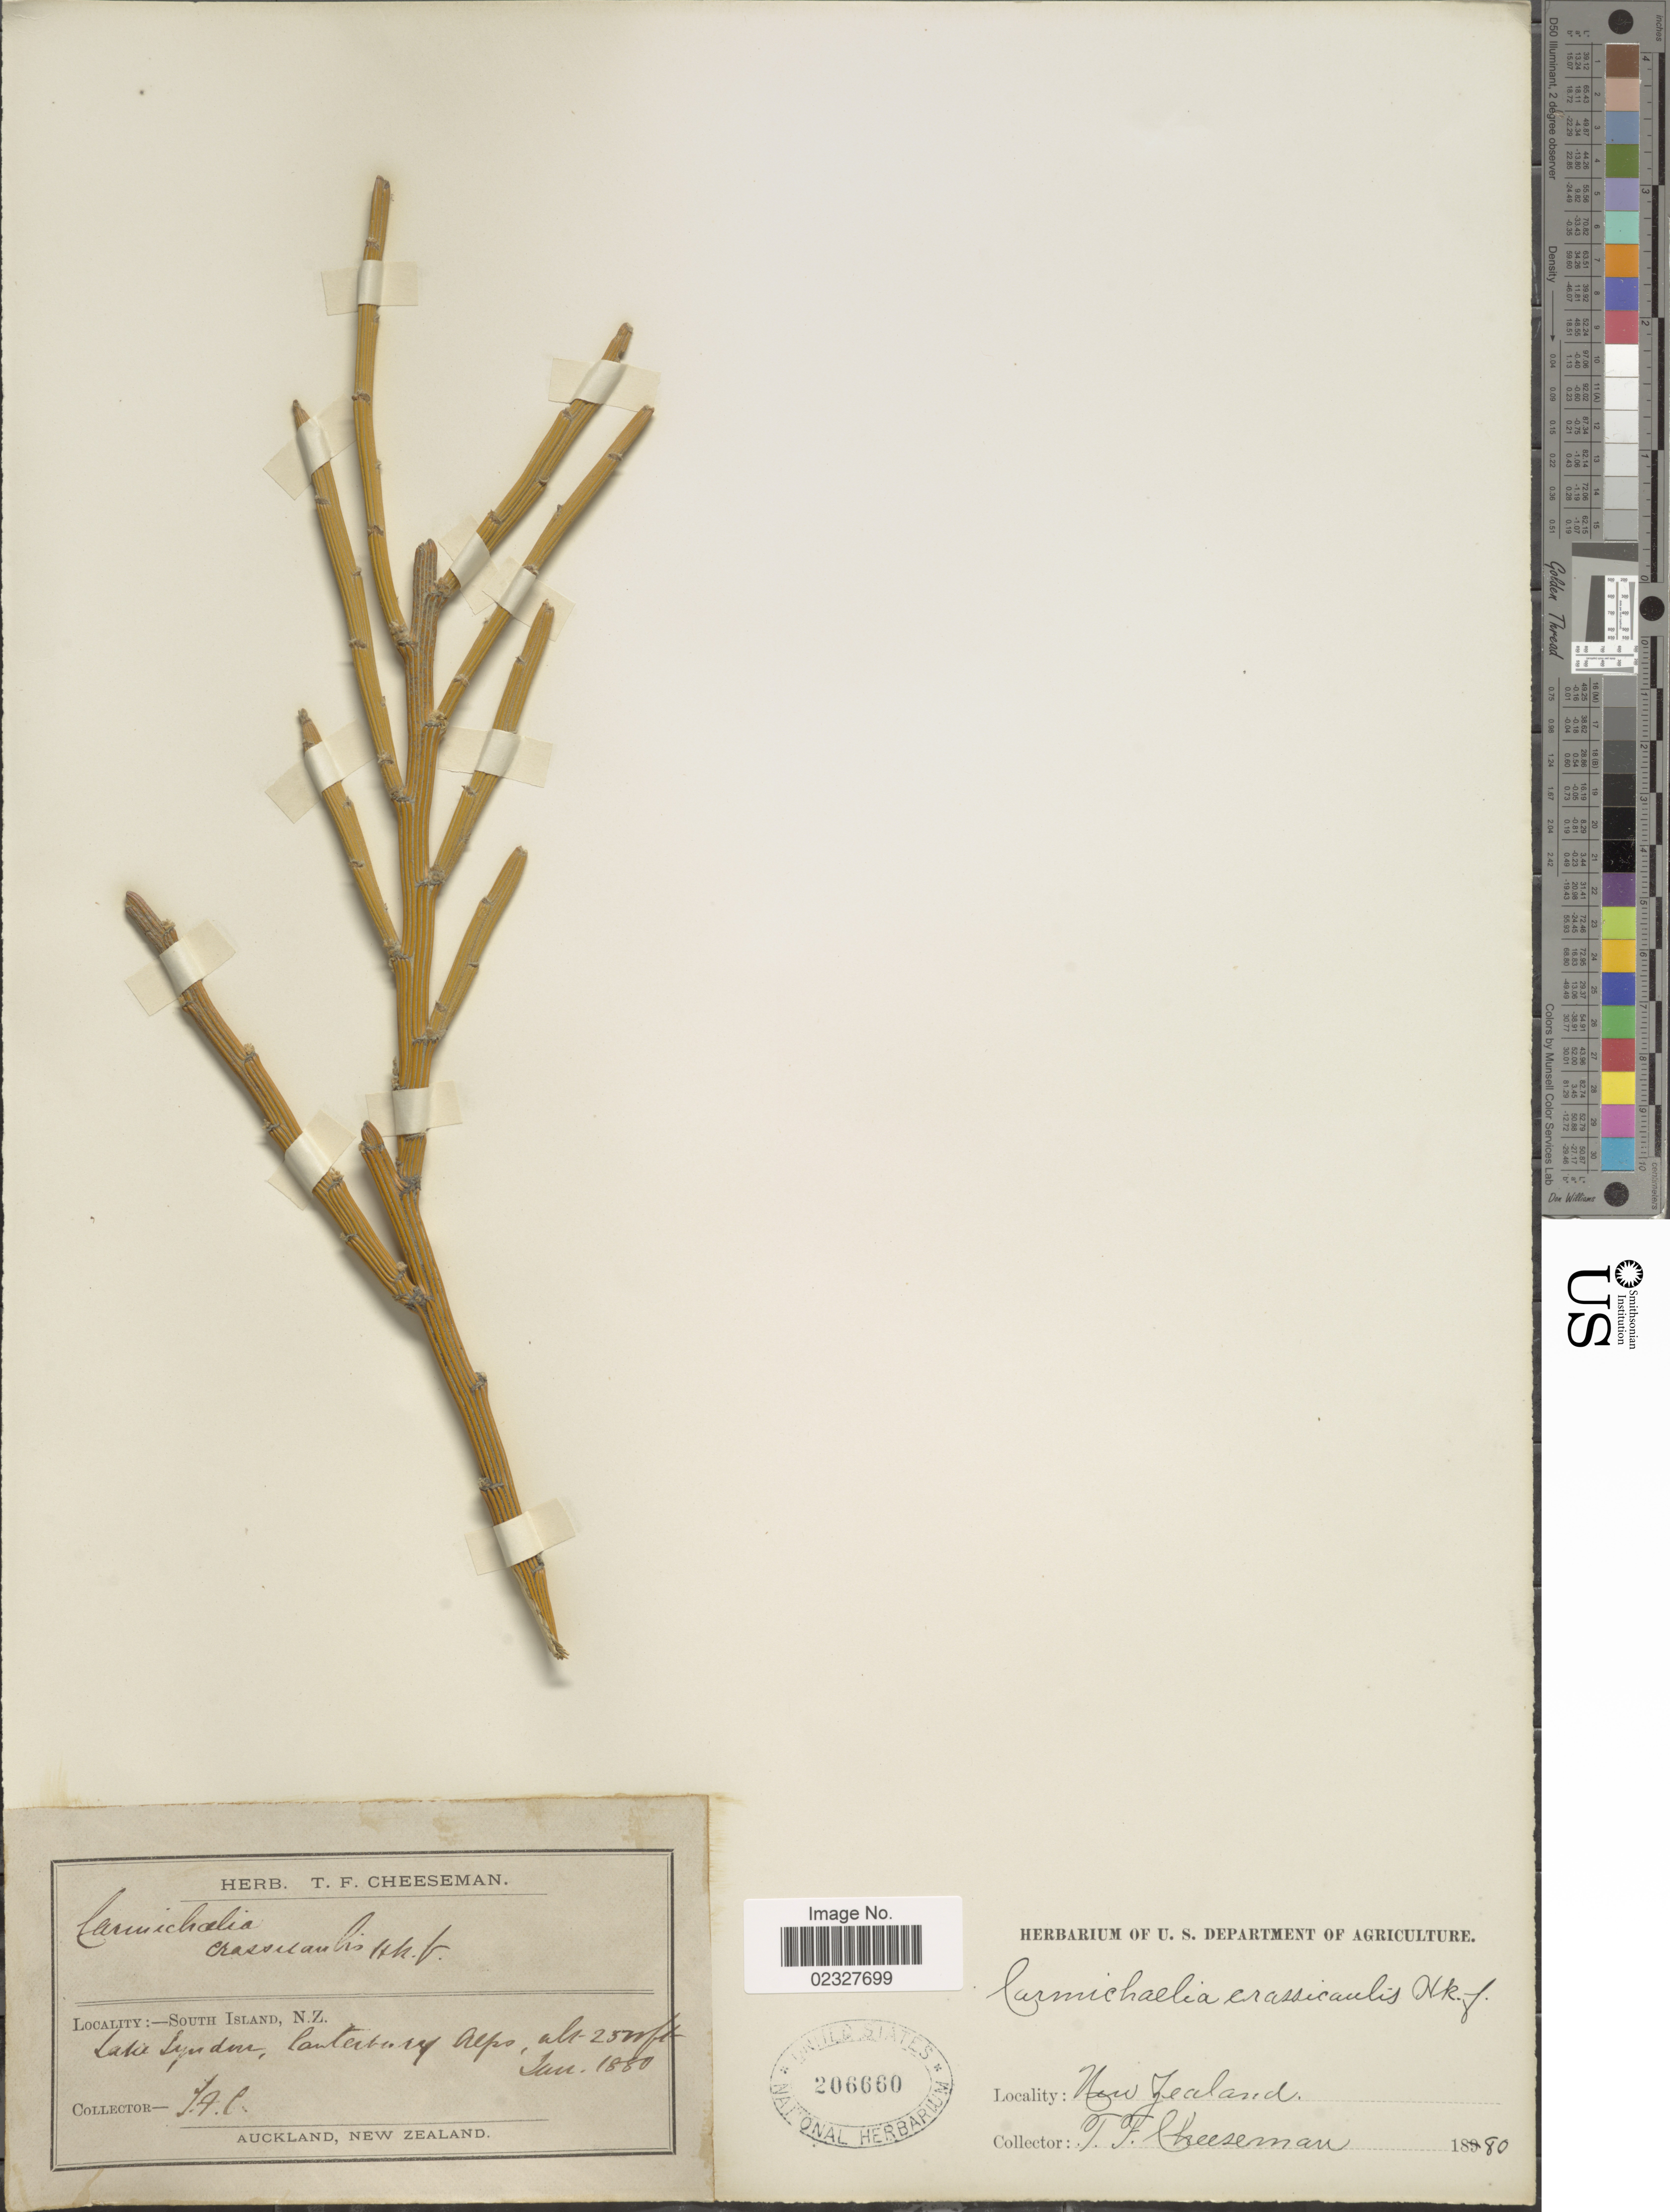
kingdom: Plantae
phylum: Tracheophyta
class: Magnoliopsida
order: Fabales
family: Fabaceae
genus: Carmichaelia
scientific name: Carmichaelia crassicaulis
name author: Hook. f.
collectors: T. F. Cheeseman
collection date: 1880-01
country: New Zealand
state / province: Canterbury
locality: Lake Lyndon, Canterbury Alps. South Island, N.Z.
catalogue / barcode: US 206660